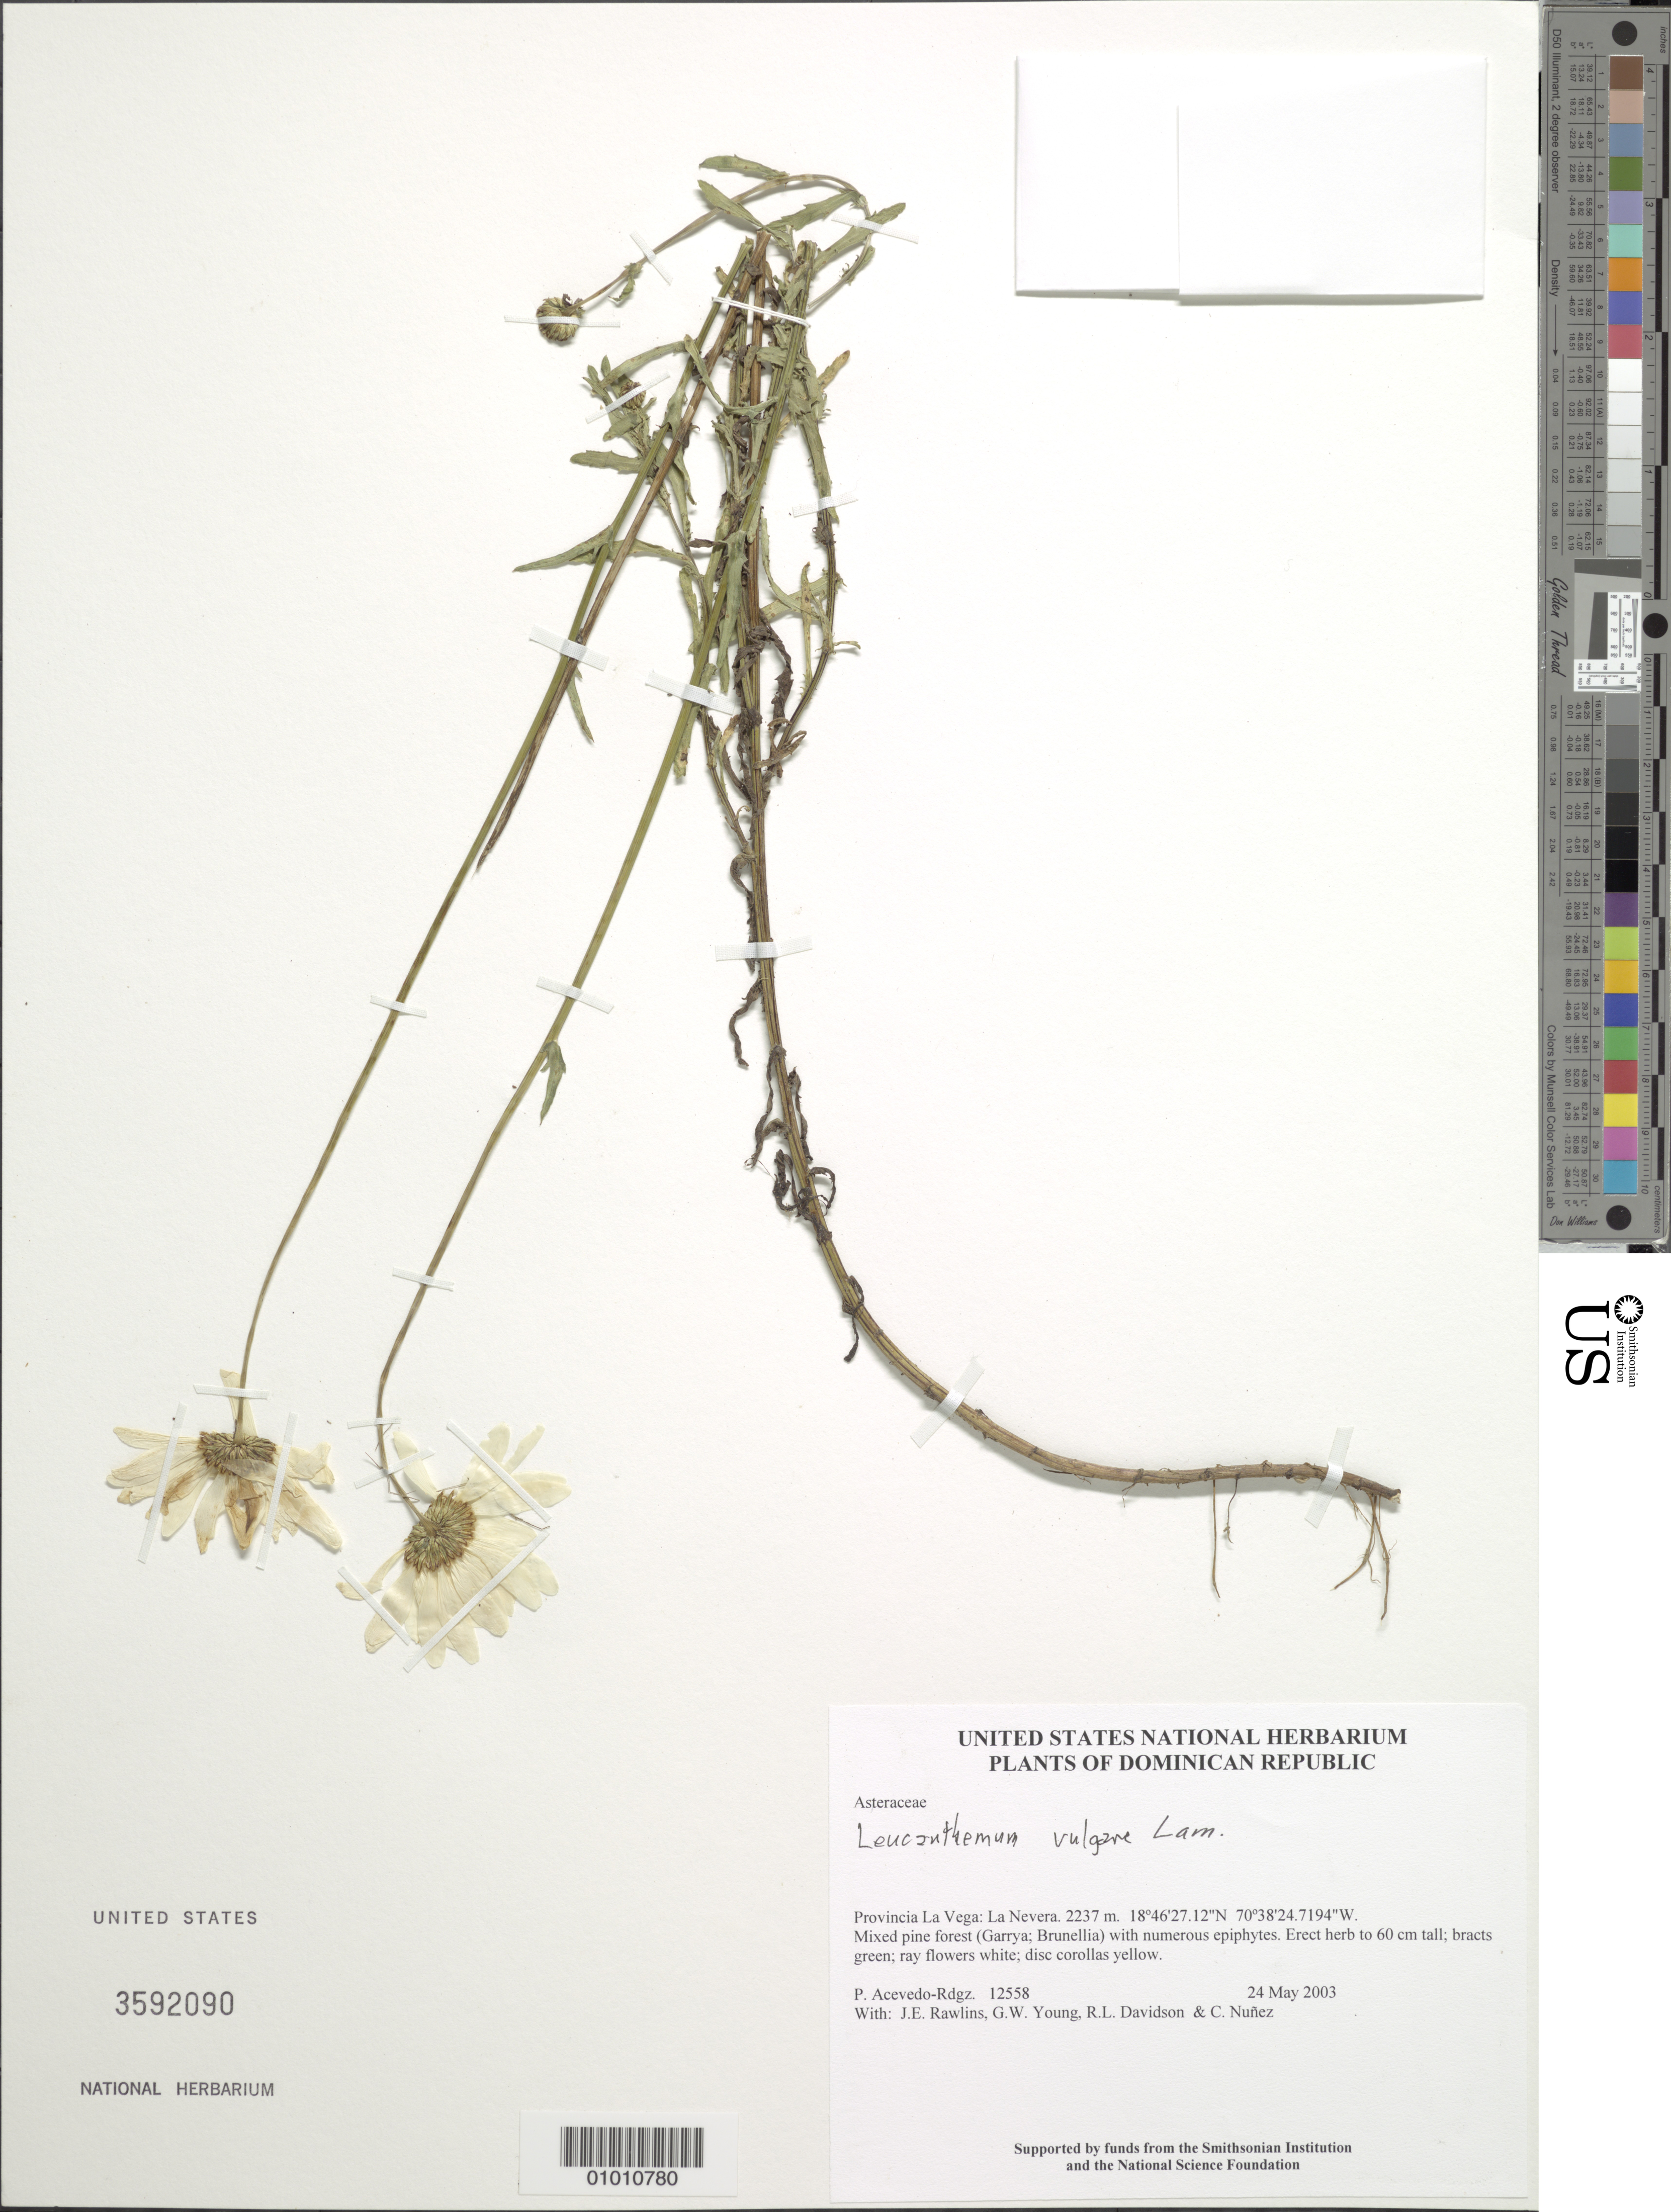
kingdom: Plantae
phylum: Tracheophyta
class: Magnoliopsida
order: Asterales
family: Asteraceae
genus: Leucanthemum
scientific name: Leucanthemum vulgare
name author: Lam.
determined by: Robinson, Harold E., (US)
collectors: P. Acevedo-Rodr., J. Rawlins, G. Young, R. Davidson & C. Nunez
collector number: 12558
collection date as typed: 24 May 2003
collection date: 2003-05-24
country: Dominican Republic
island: Hispaniola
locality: Provincia La Vega: La Nevera.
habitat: Mixed pine forest (Garrya; Brunellia) with numerous epiphytes.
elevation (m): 2237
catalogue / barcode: US 3592090